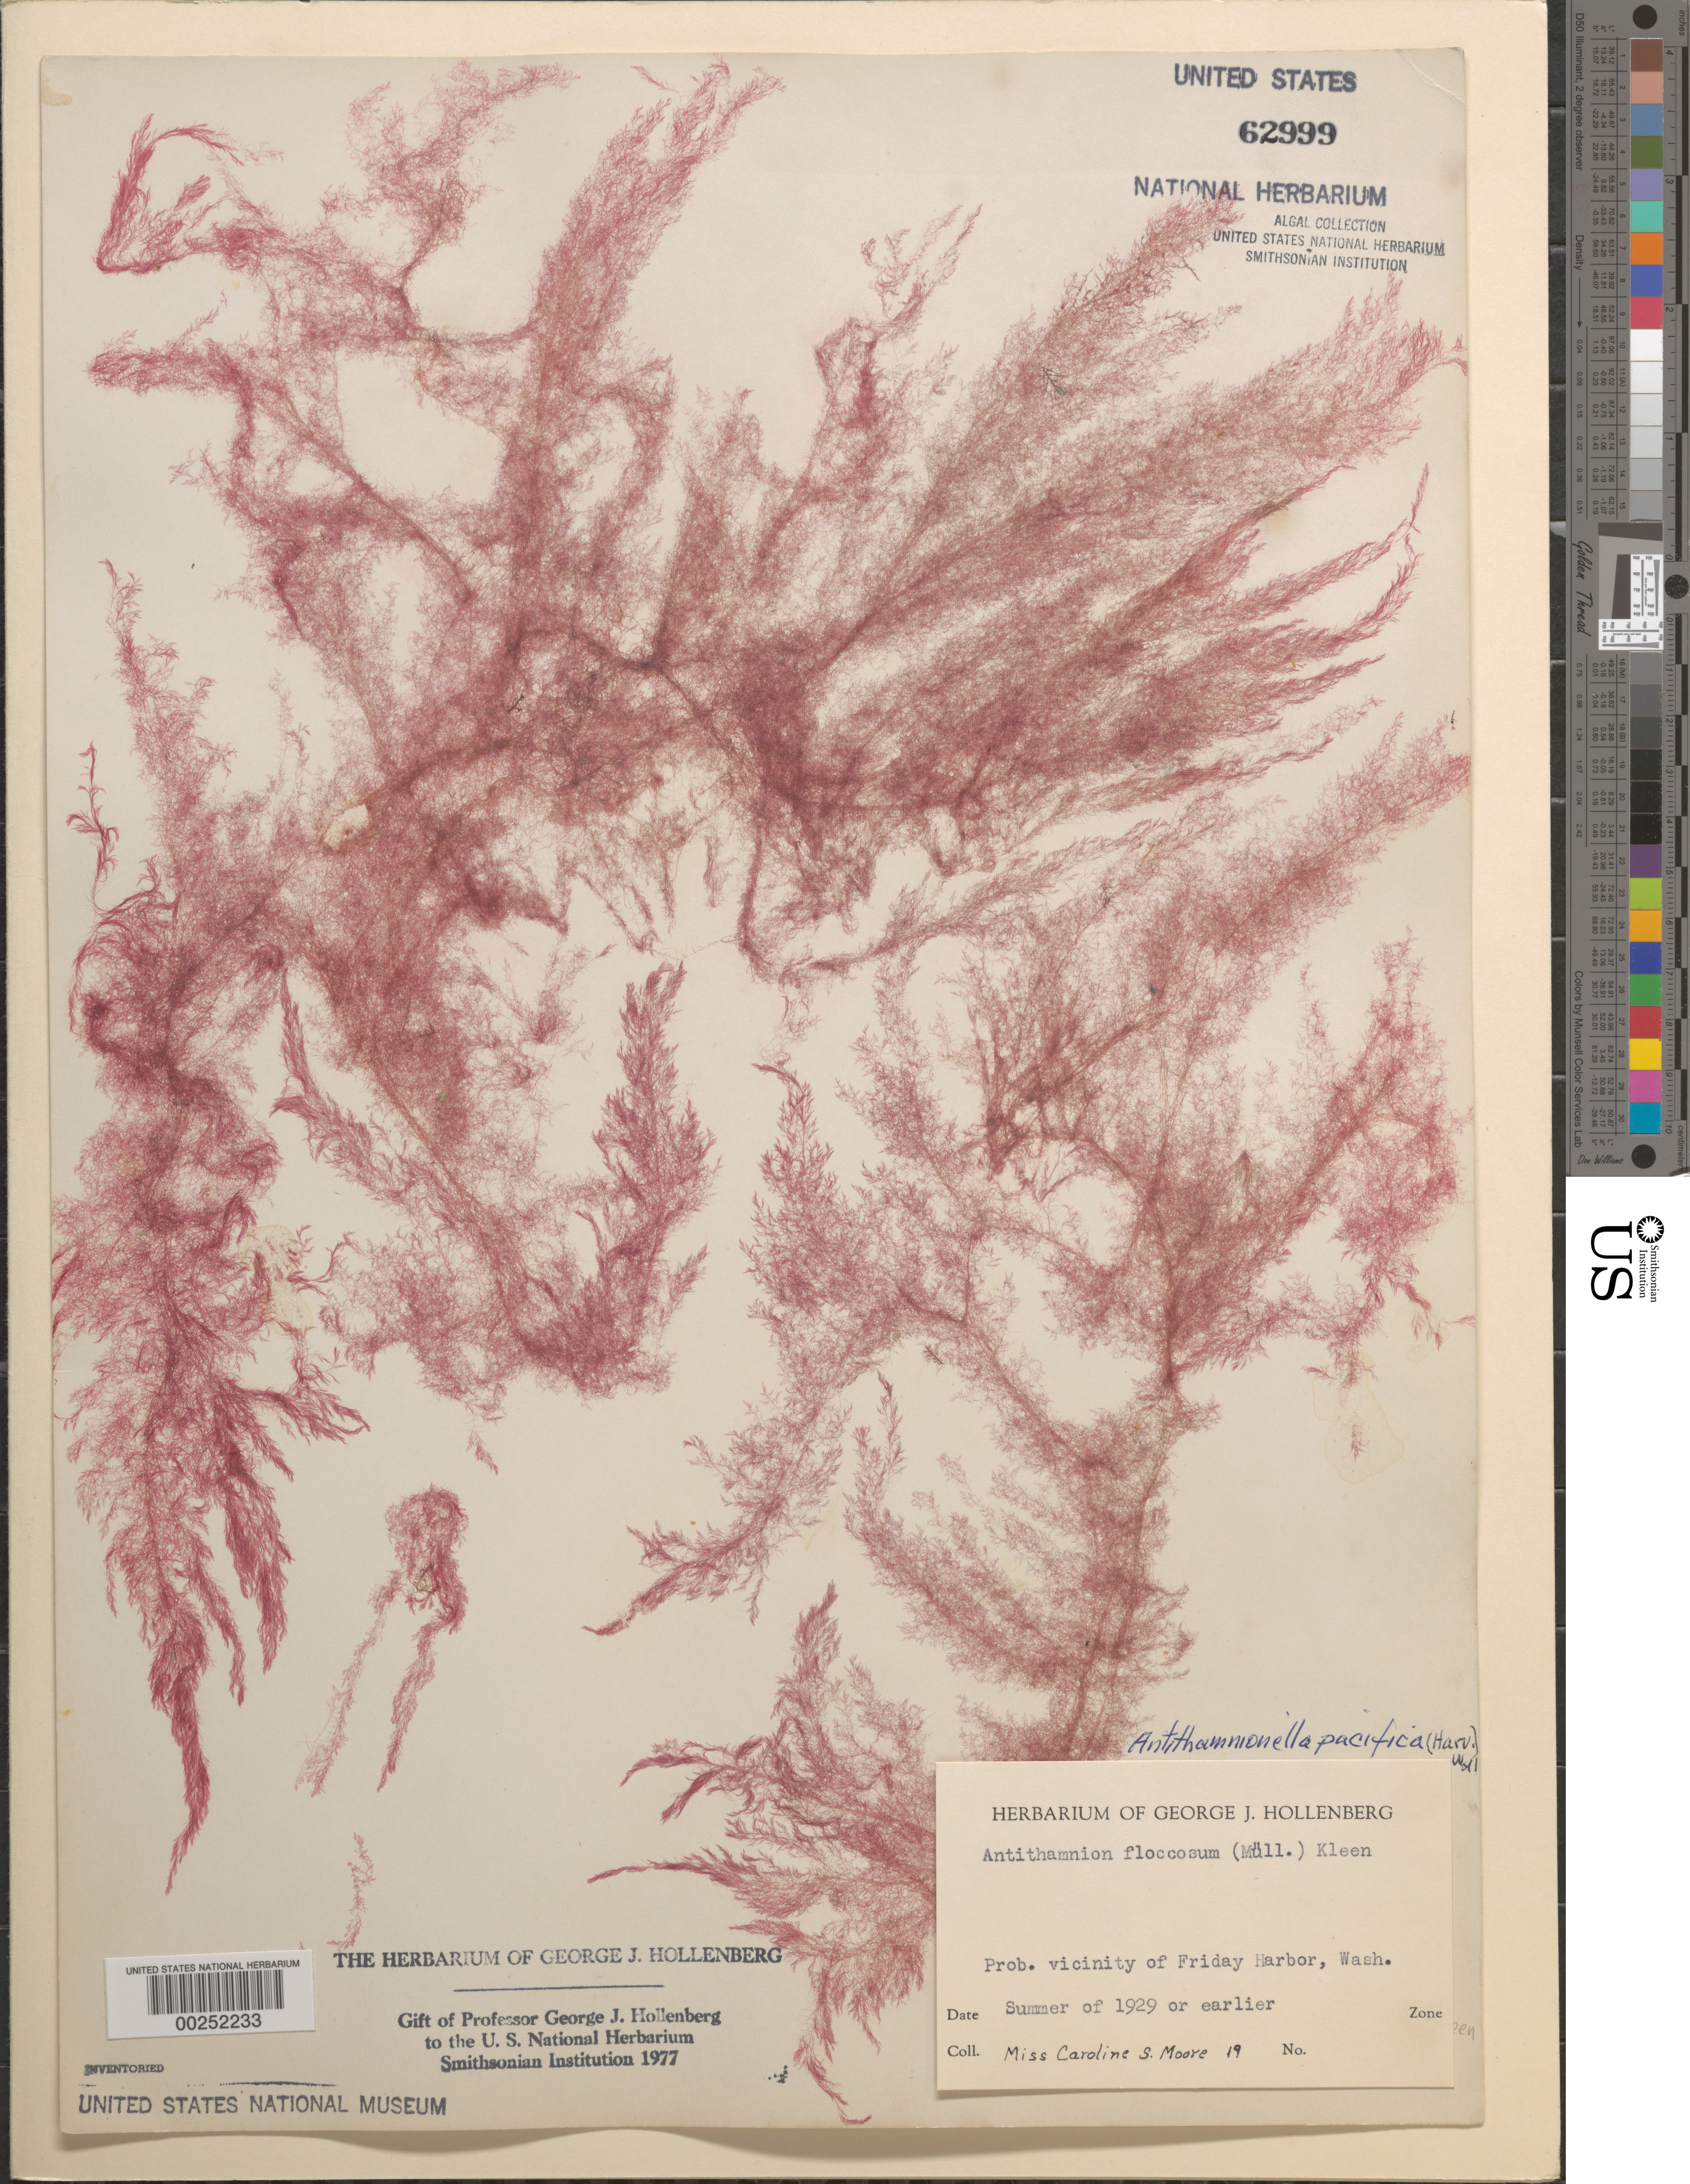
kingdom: Plantae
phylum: Rhodophyta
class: Florideophyceae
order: Ceramiales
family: Ceramiaceae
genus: Antithamnionella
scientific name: Antithamnionella pacifica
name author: (Harv.) Wollaston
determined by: Hollenberg, George J.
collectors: C. Moore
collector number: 19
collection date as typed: Sum 1929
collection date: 1929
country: United States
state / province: Washington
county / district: San Juan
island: San Juan Island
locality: Probably Friday Harbor area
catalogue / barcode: US 62999